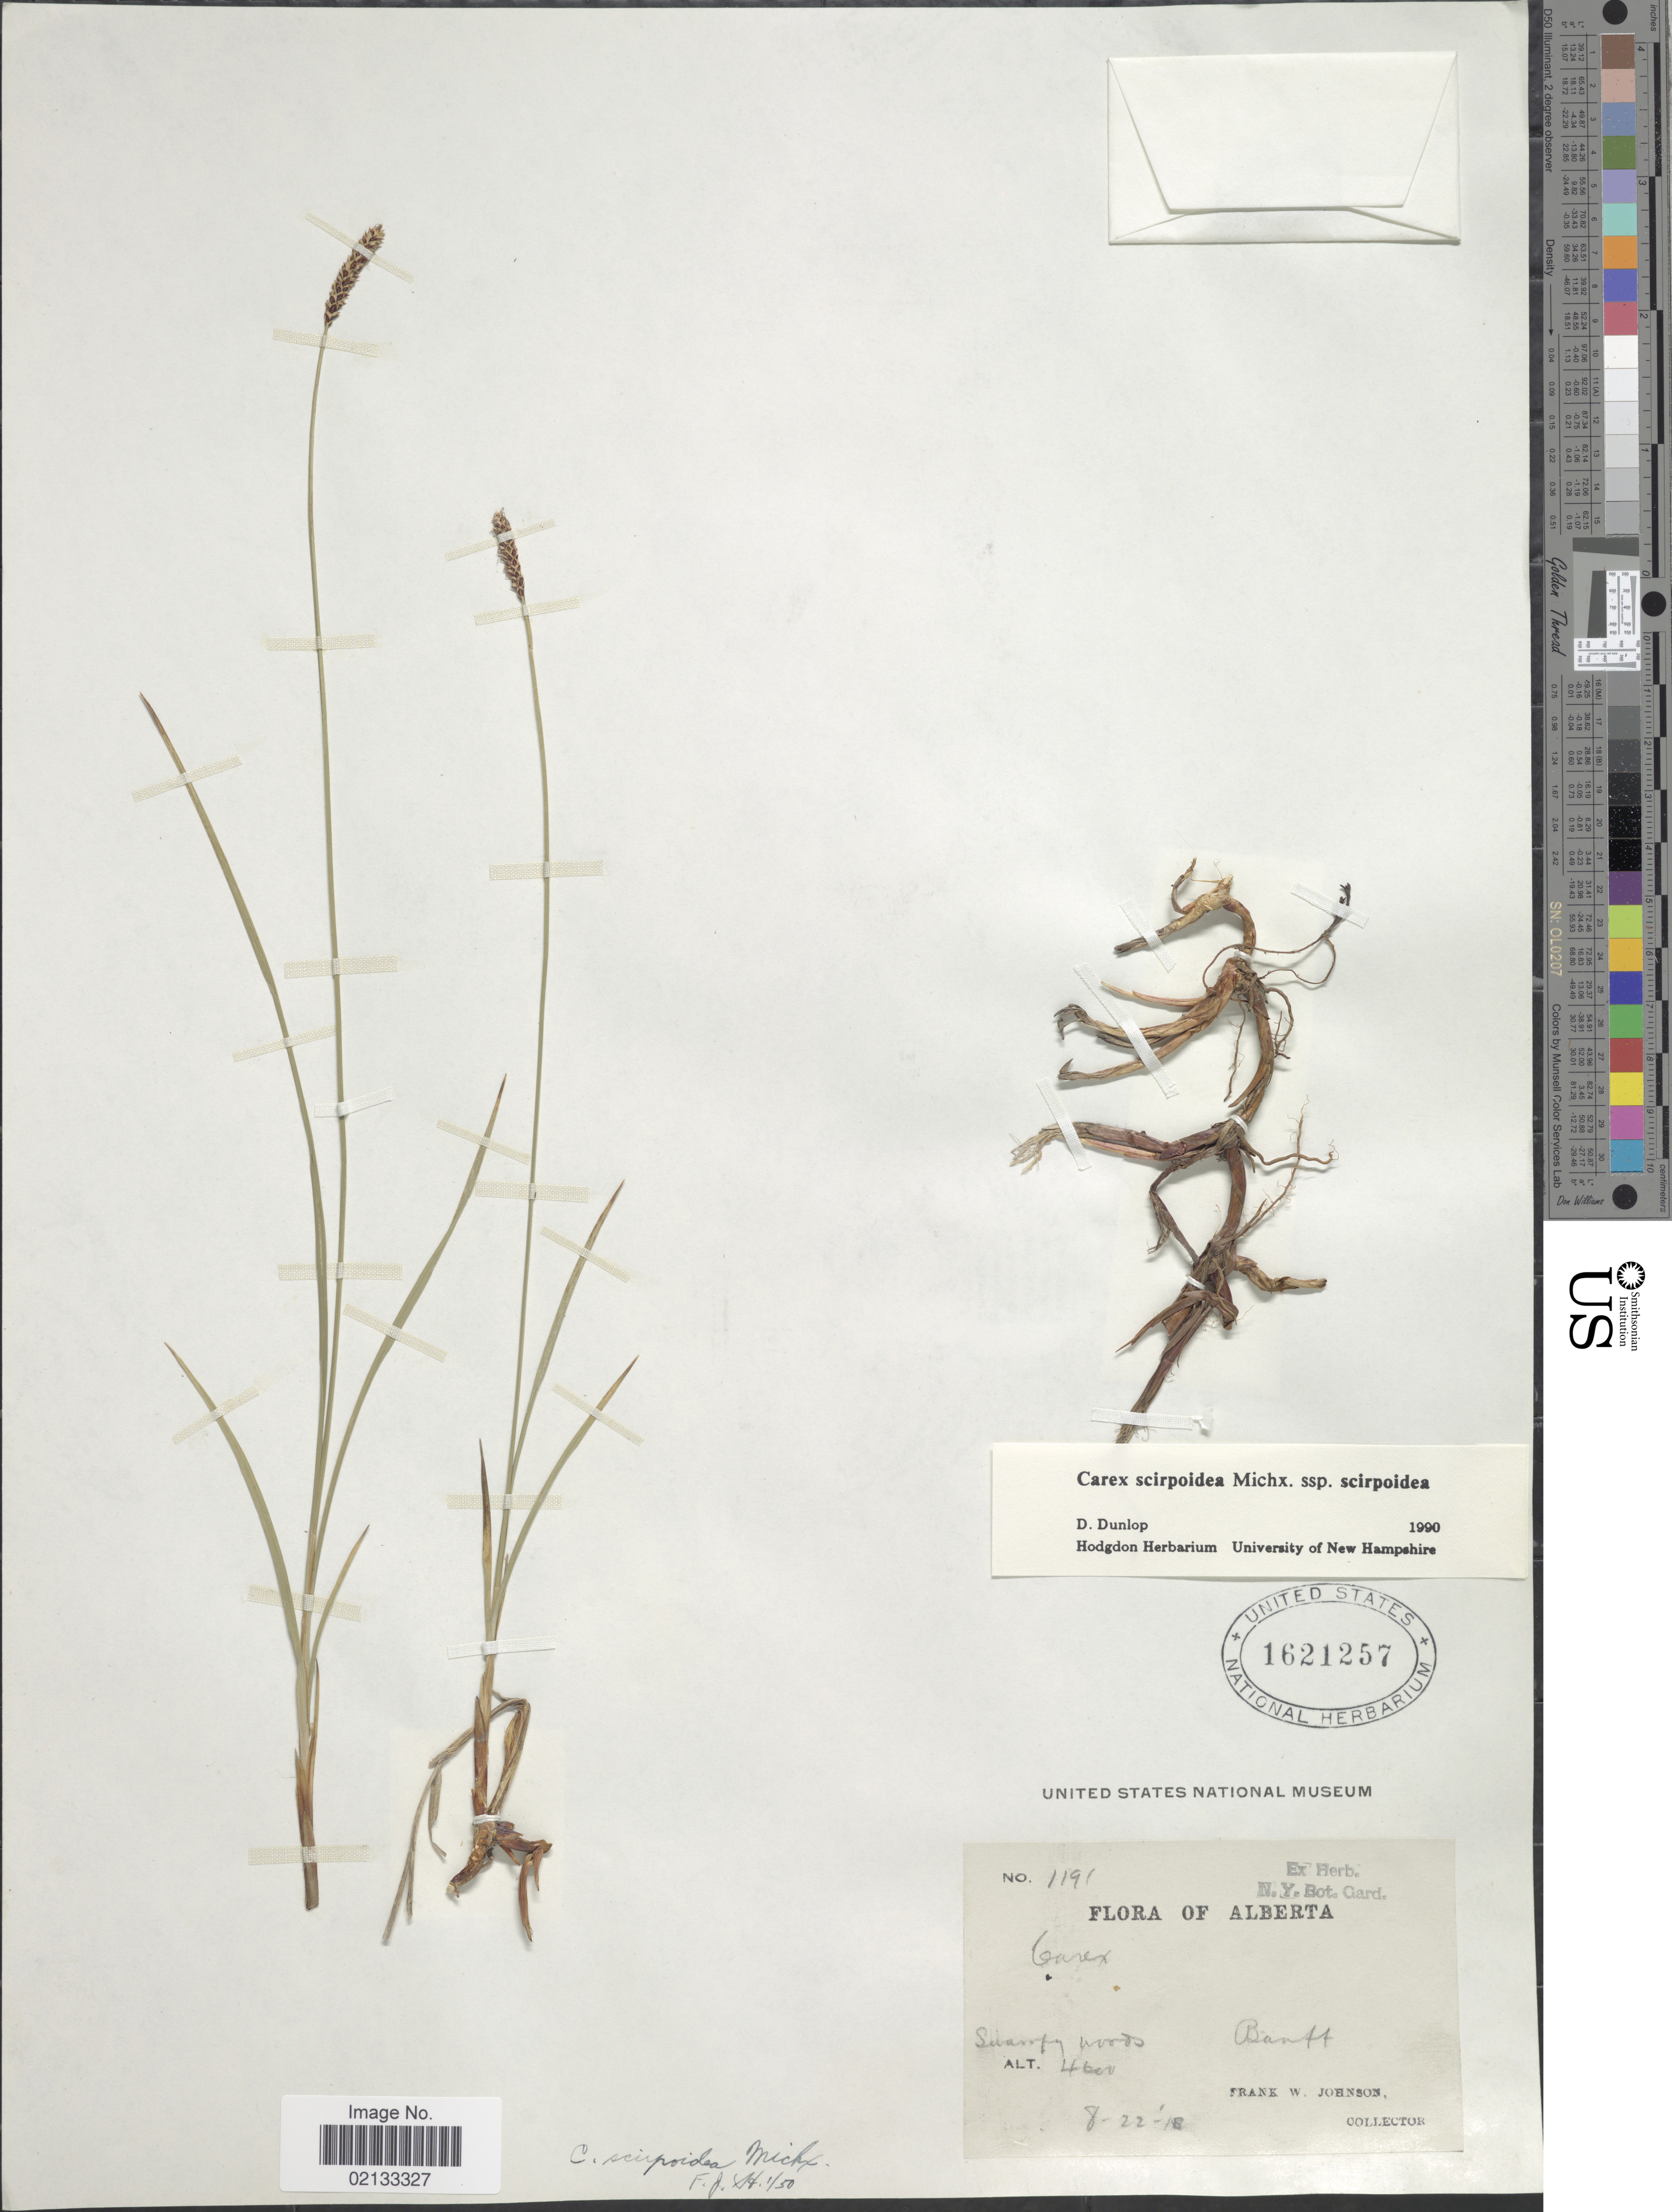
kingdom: Plantae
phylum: Tracheophyta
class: Liliopsida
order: Poales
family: Cyperaceae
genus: Carex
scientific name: Carex scirpoidea subsp. scirpoidea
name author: Michx.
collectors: F. W. Johnson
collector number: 1191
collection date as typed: Transcribed d/m/y: 22/8/18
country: Canada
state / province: Alberta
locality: Swampy woods, Banff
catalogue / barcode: US 1621257